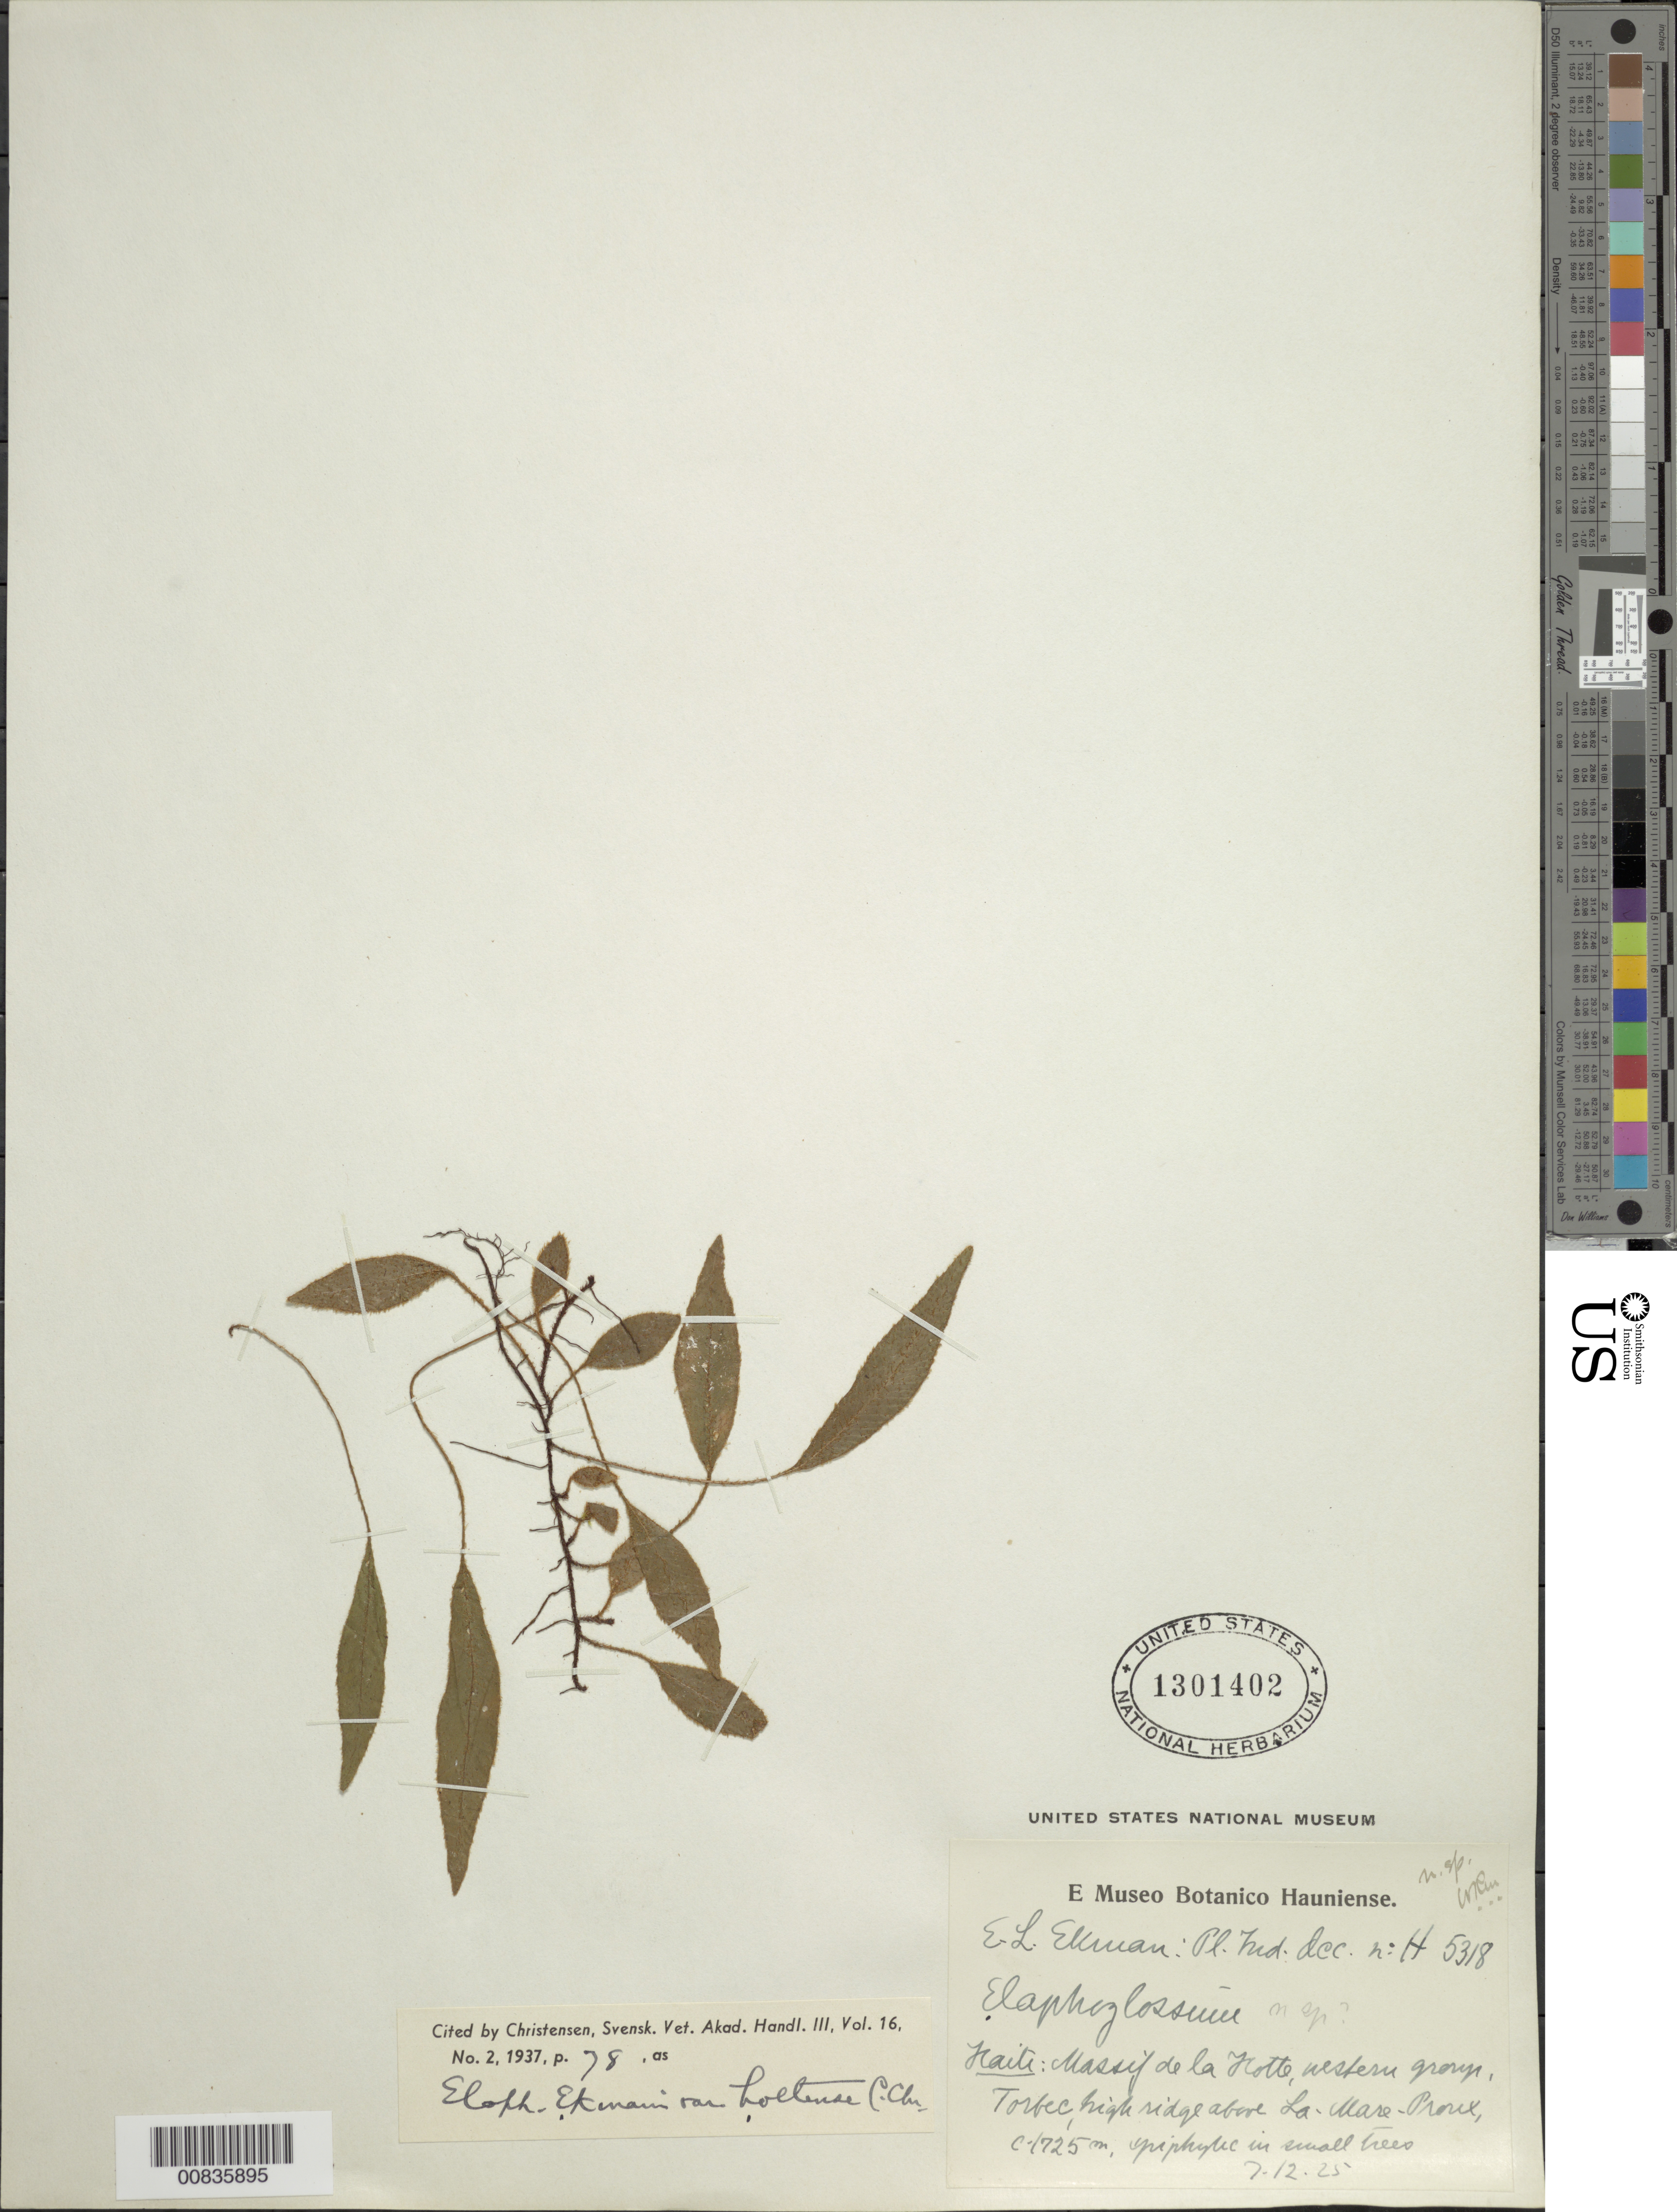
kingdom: Plantae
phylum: Tracheophyta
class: Polypodiopsida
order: Polypodiales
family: Dryopteridaceae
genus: Elaphoglossum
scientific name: Elaphoglossum ekmanii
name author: C. Chr.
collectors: E. L. Ekman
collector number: H 5318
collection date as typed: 07 Dec 1925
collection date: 1925-12-07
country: Haiti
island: Hispaniola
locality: Massif de la Hotte, western group, Torbec, ridge above La Mare Proux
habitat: High ridge,in small trees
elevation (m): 1725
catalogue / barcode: US 1301402